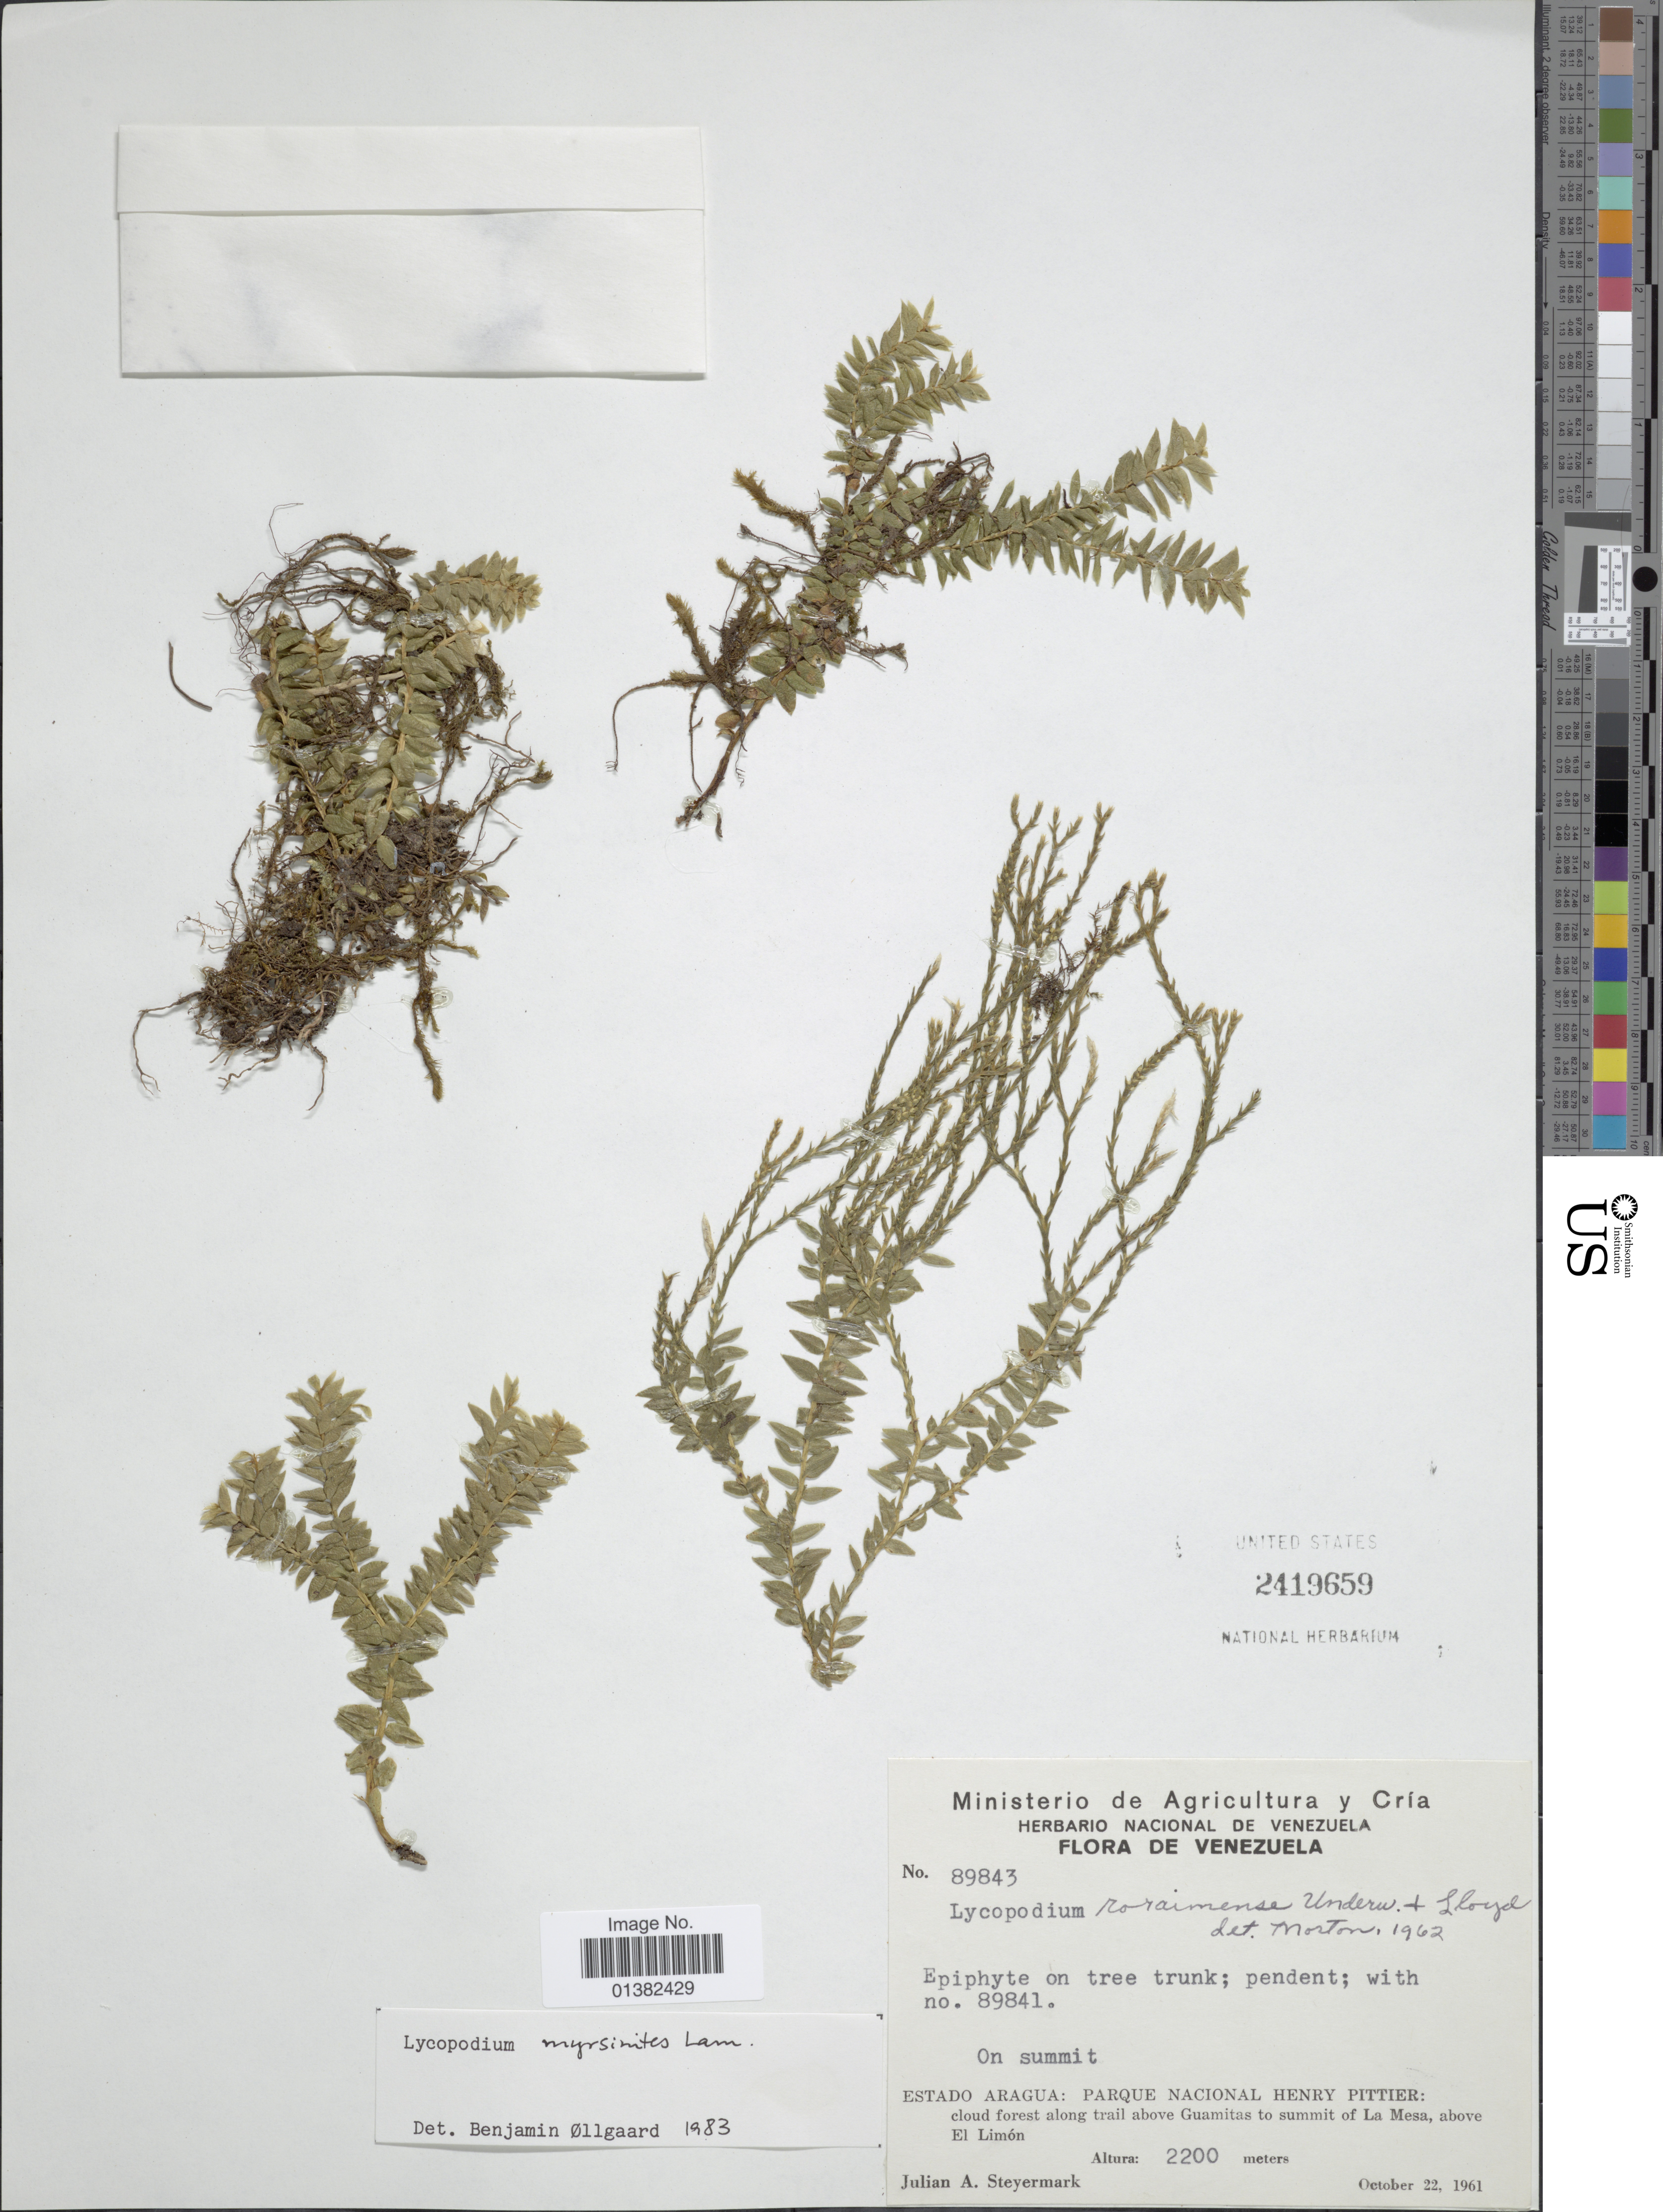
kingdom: Plantae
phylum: Tracheophyta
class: Lycopodiopsida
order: Lycopodiales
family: Lycopodiaceae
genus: Phlegmariurus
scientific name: Phlegmariurus myrsinites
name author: (Lam.) B. Øllg.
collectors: J. Steyermark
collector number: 89843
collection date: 1961-10-22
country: Venezuela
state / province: Aragua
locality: Parque Nacional Henry Pittier: cloud forest along trail above Guamitas to summit of La Mesa, above El Limón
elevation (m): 2200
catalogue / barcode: US 2419659